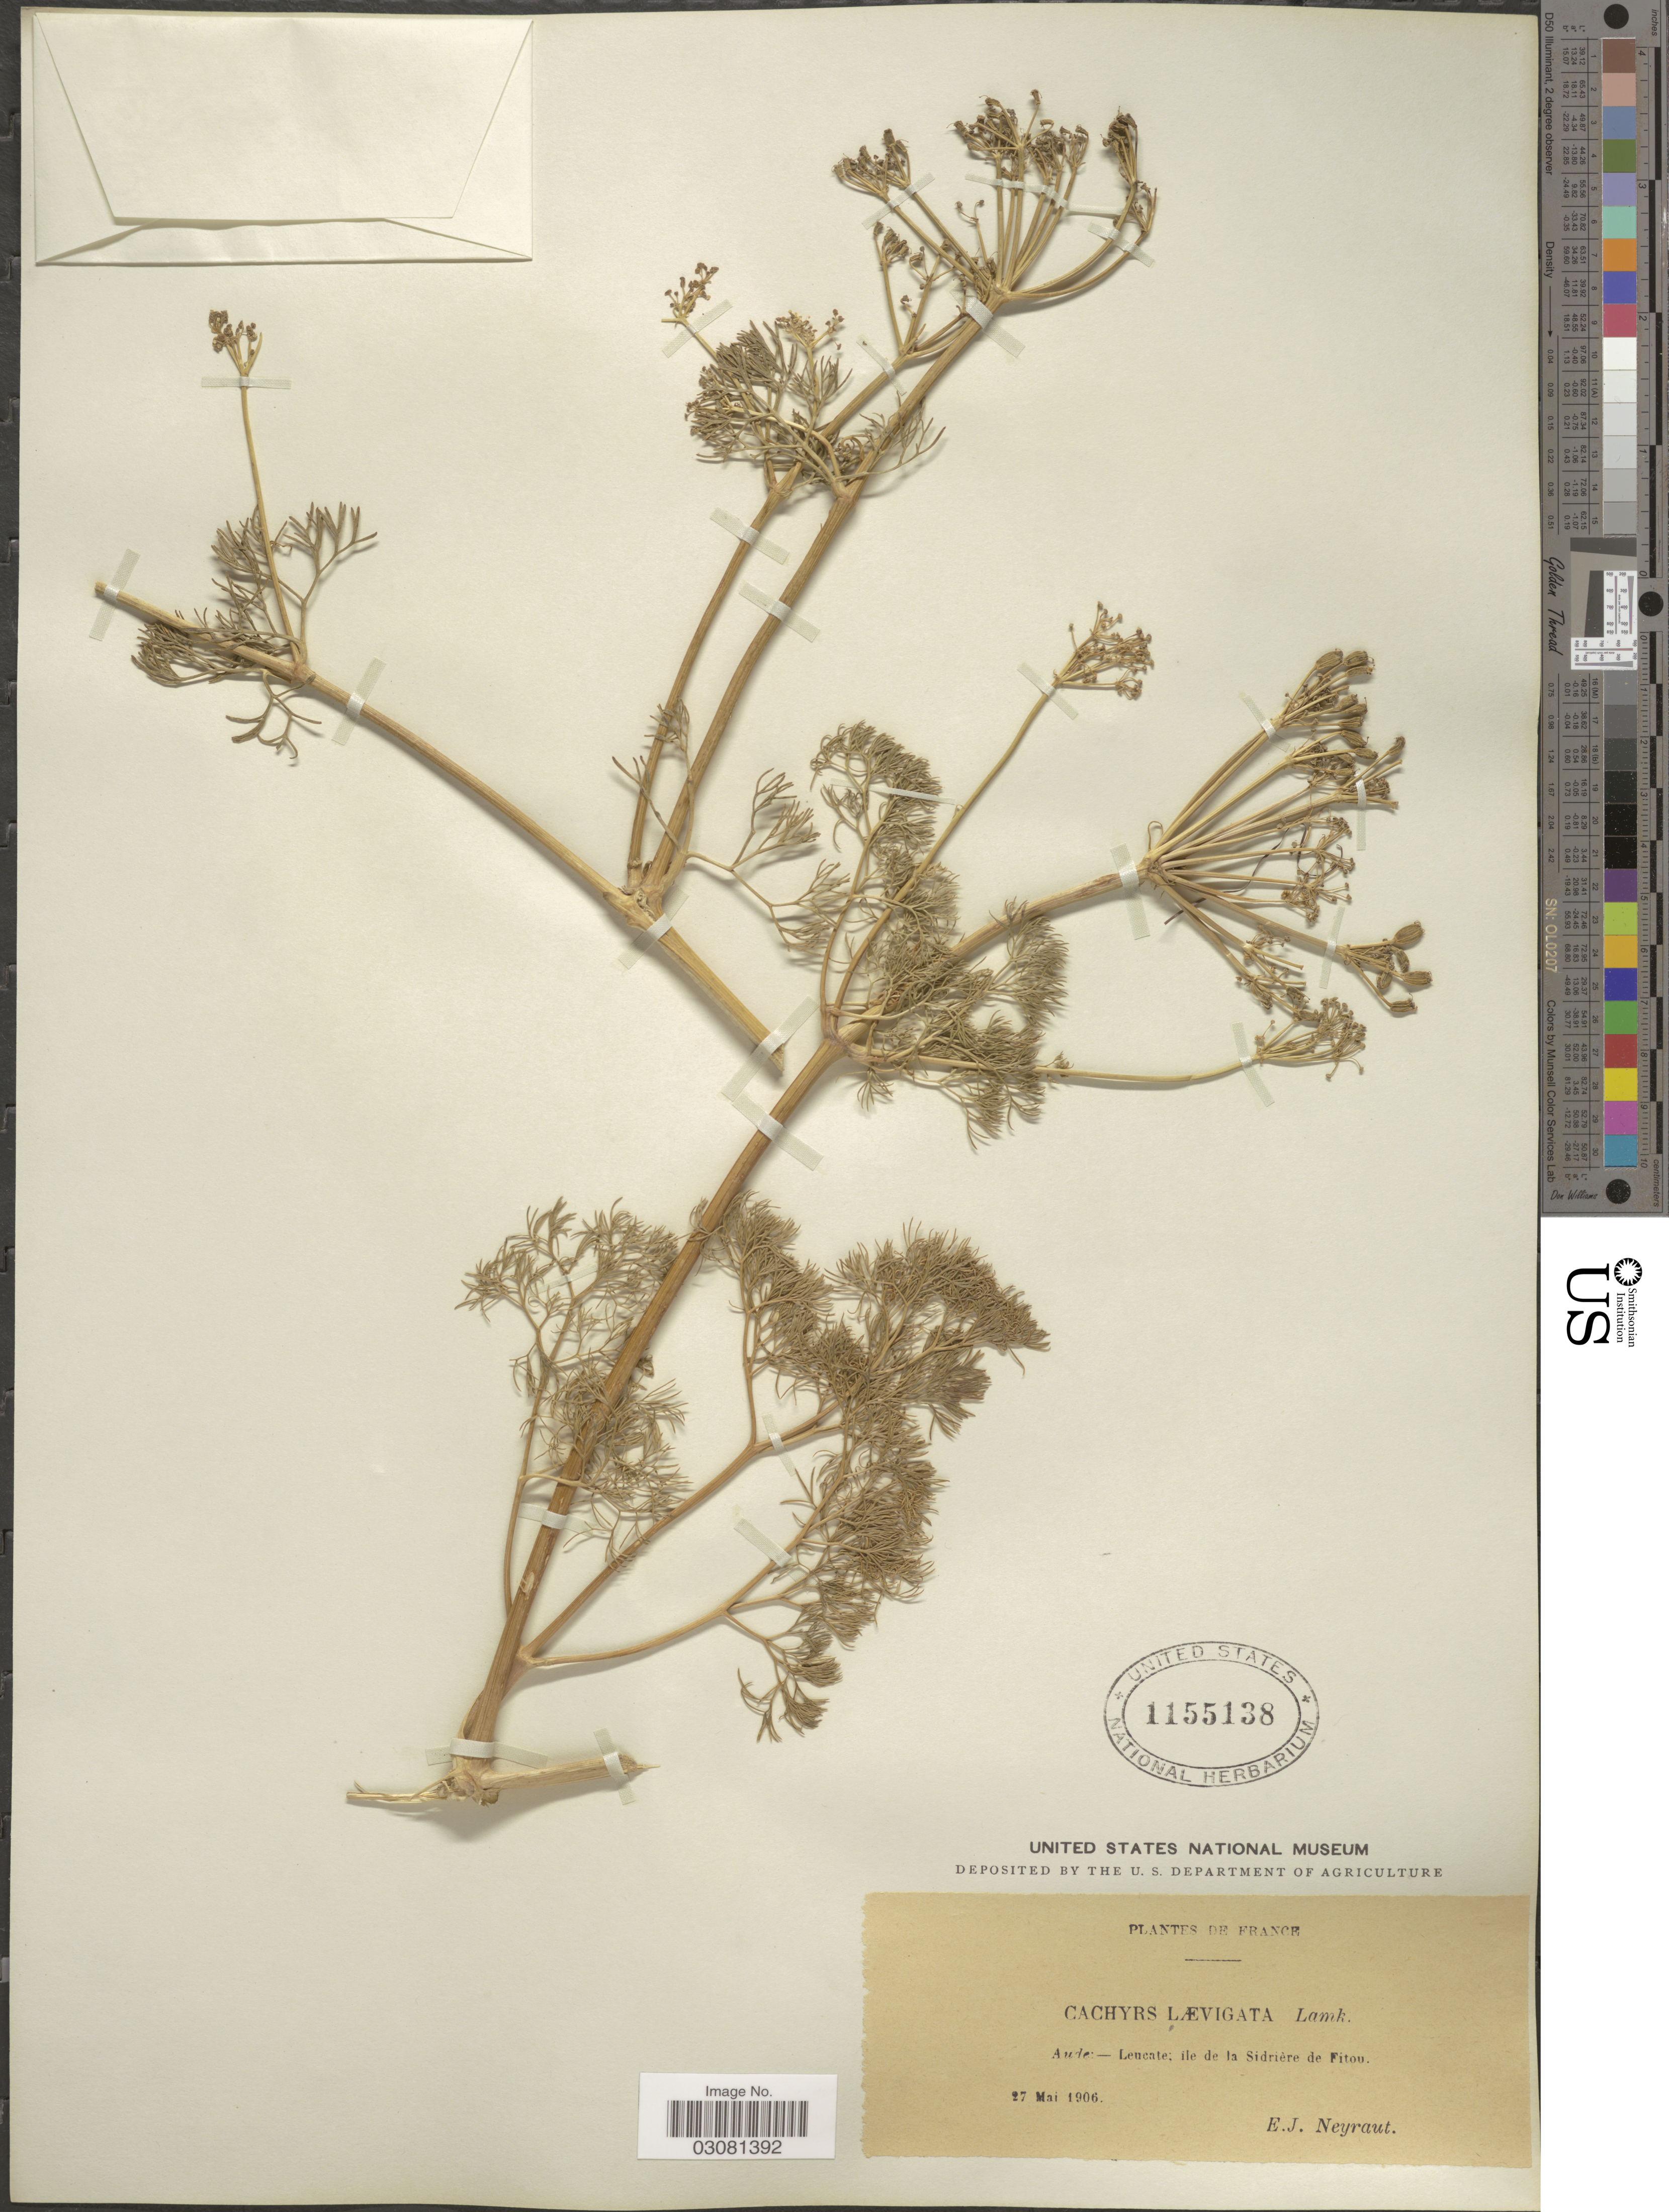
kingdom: Plantae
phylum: Tracheophyta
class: Magnoliopsida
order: Apiales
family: Apiaceae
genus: Cachrys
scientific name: Cachrys laevigata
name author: Lam.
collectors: E. Neyraut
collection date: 1906-05-27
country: France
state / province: Occitanie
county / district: Aude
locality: Aude: - Leucate: ile de la Sidrière de Fitou.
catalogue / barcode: US 1155138